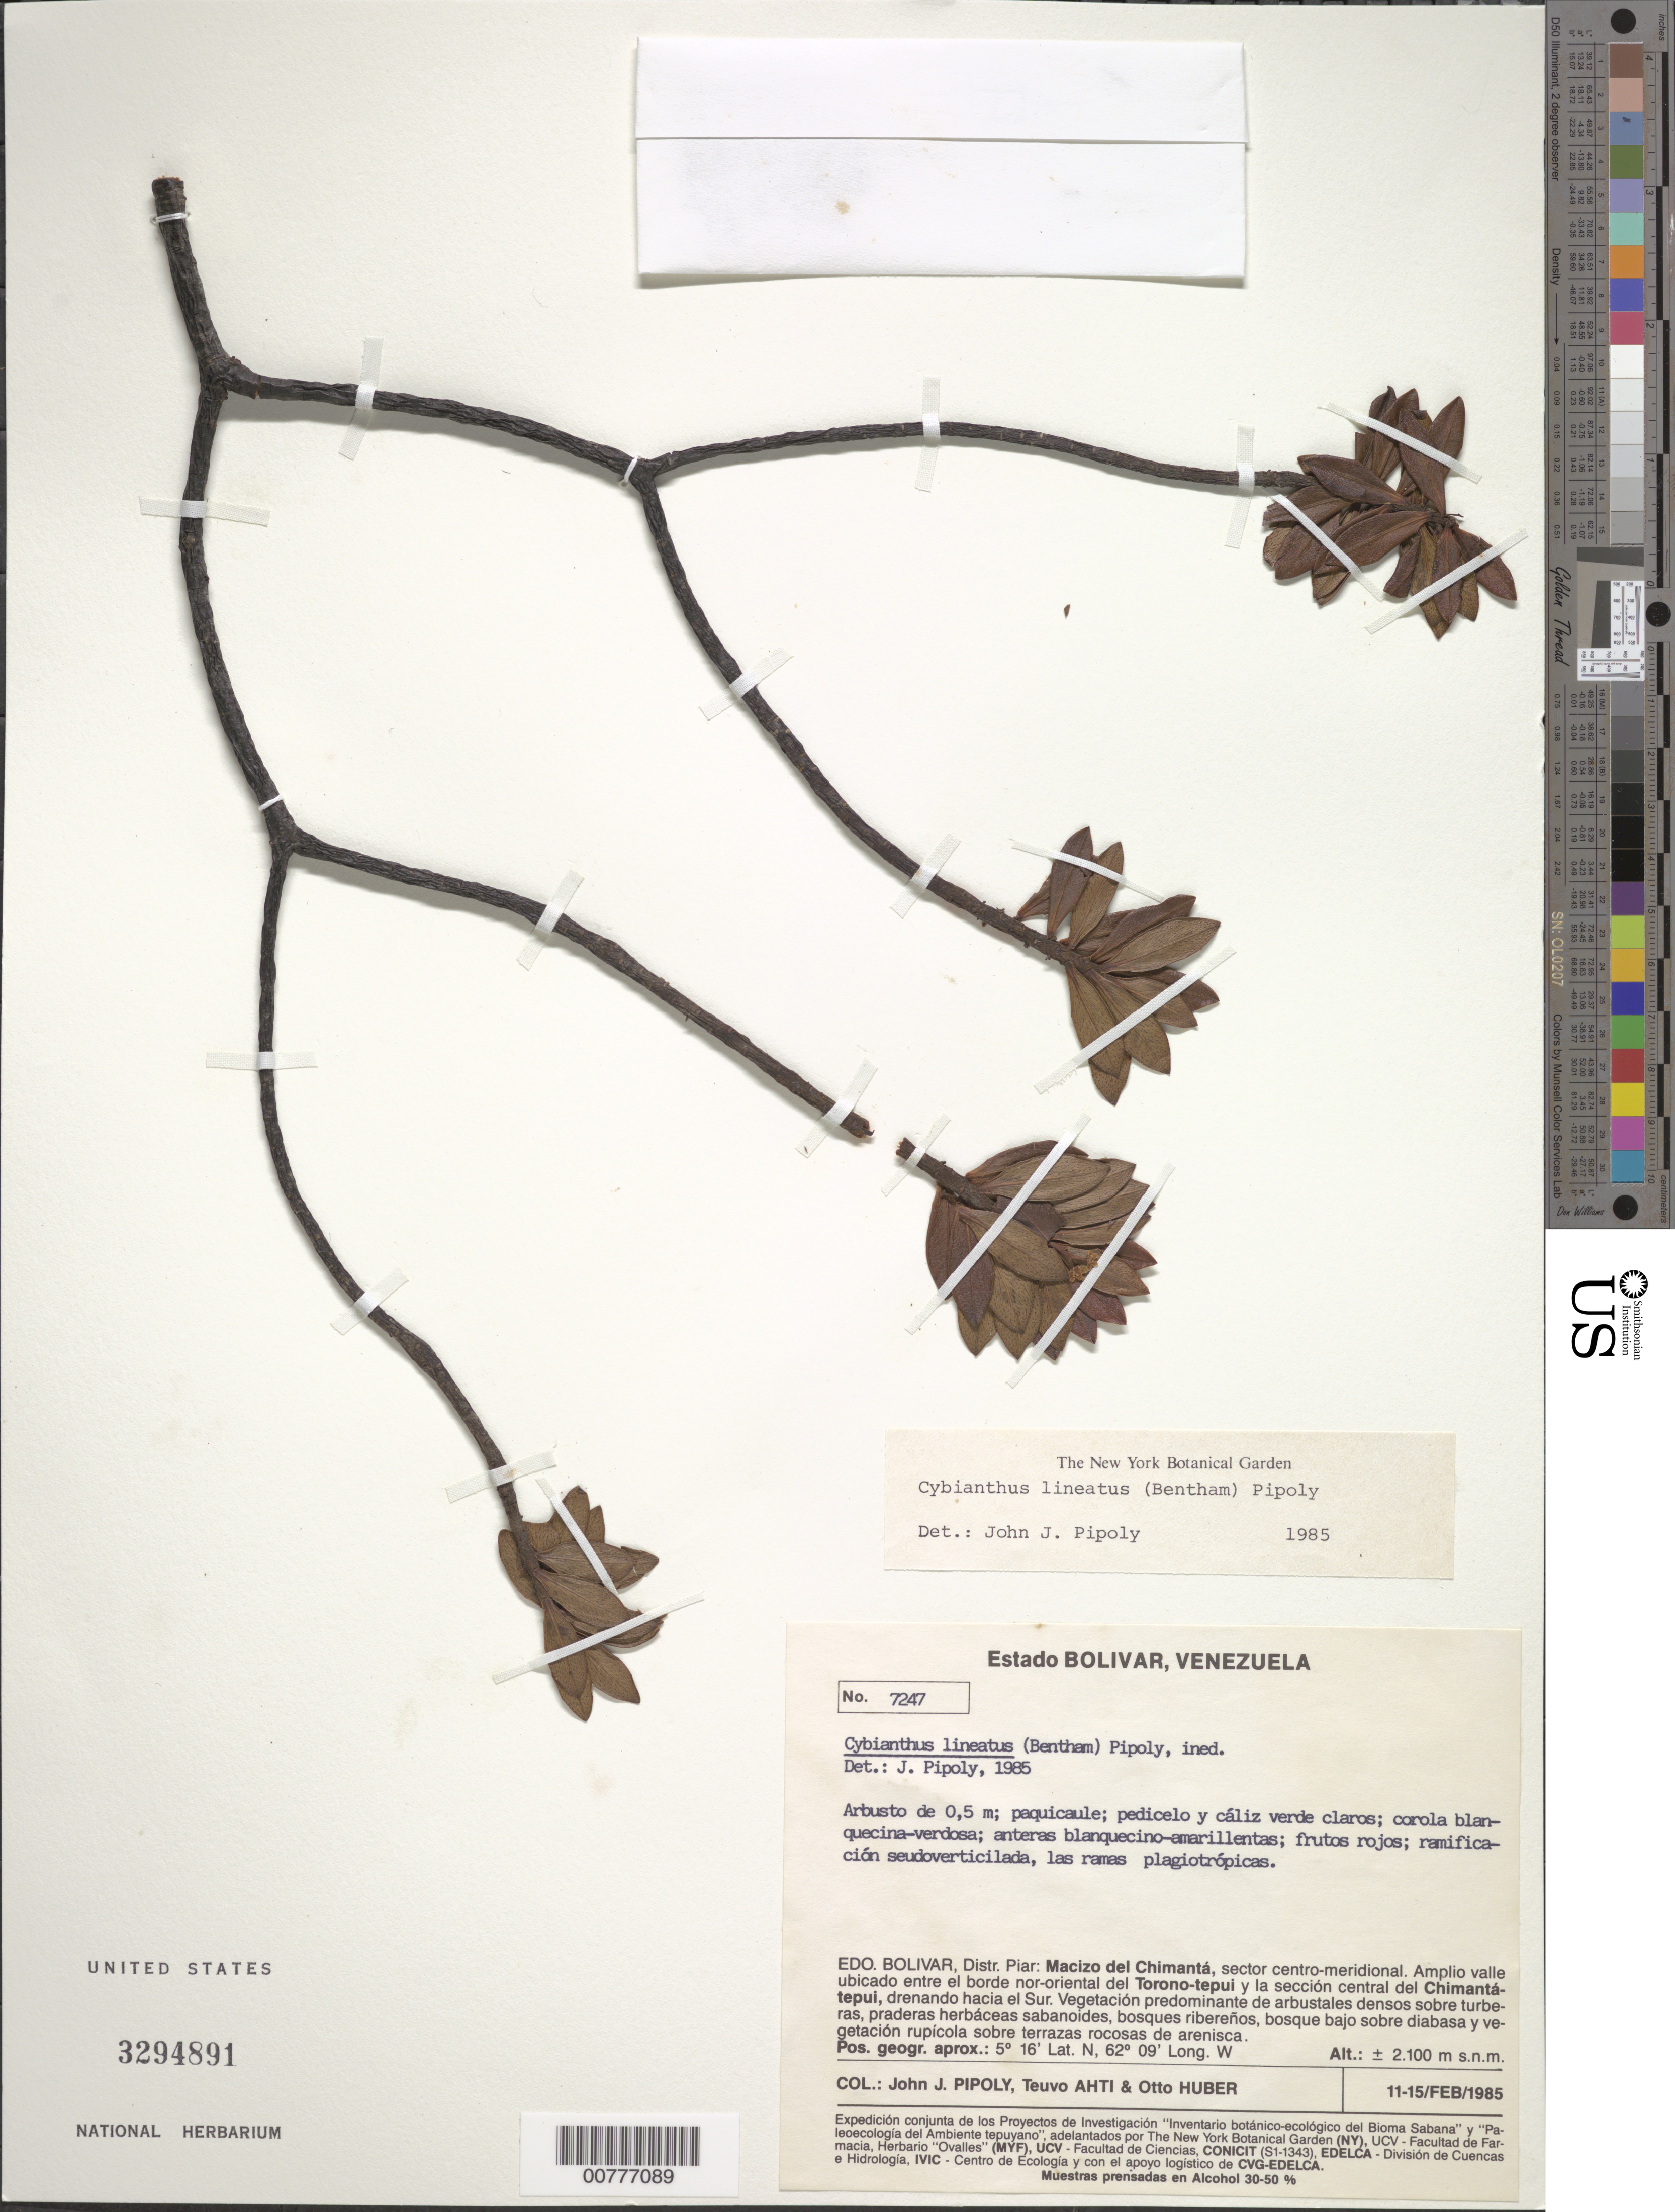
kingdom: Plantae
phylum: Tracheophyta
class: Magnoliopsida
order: Ericales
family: Primulaceae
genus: Cybianthus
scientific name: Cybianthus lineatus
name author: (Benth.) Pipoly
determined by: Pipoly, J. J., III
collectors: J. J. Pipoly, T. T. Ahti & O. Huber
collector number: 7247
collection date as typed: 11-Feb-85 to 15-Feb-85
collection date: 1985-02-11/1985-02-15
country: Venezuela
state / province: Bolívar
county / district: Piar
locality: Macizo del Chimantá, sector centro-meridional; wide valley between the northwest side of the Torono-tepuí and the middle section of the Chimantá-tepuí, draining from the south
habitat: Vegetación predominante de arbustales denso sobre turberas, praderas herbáceas sabanoides, bosques ribereños, bosque bajo sobre diabasa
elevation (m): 2100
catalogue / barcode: US 3294891